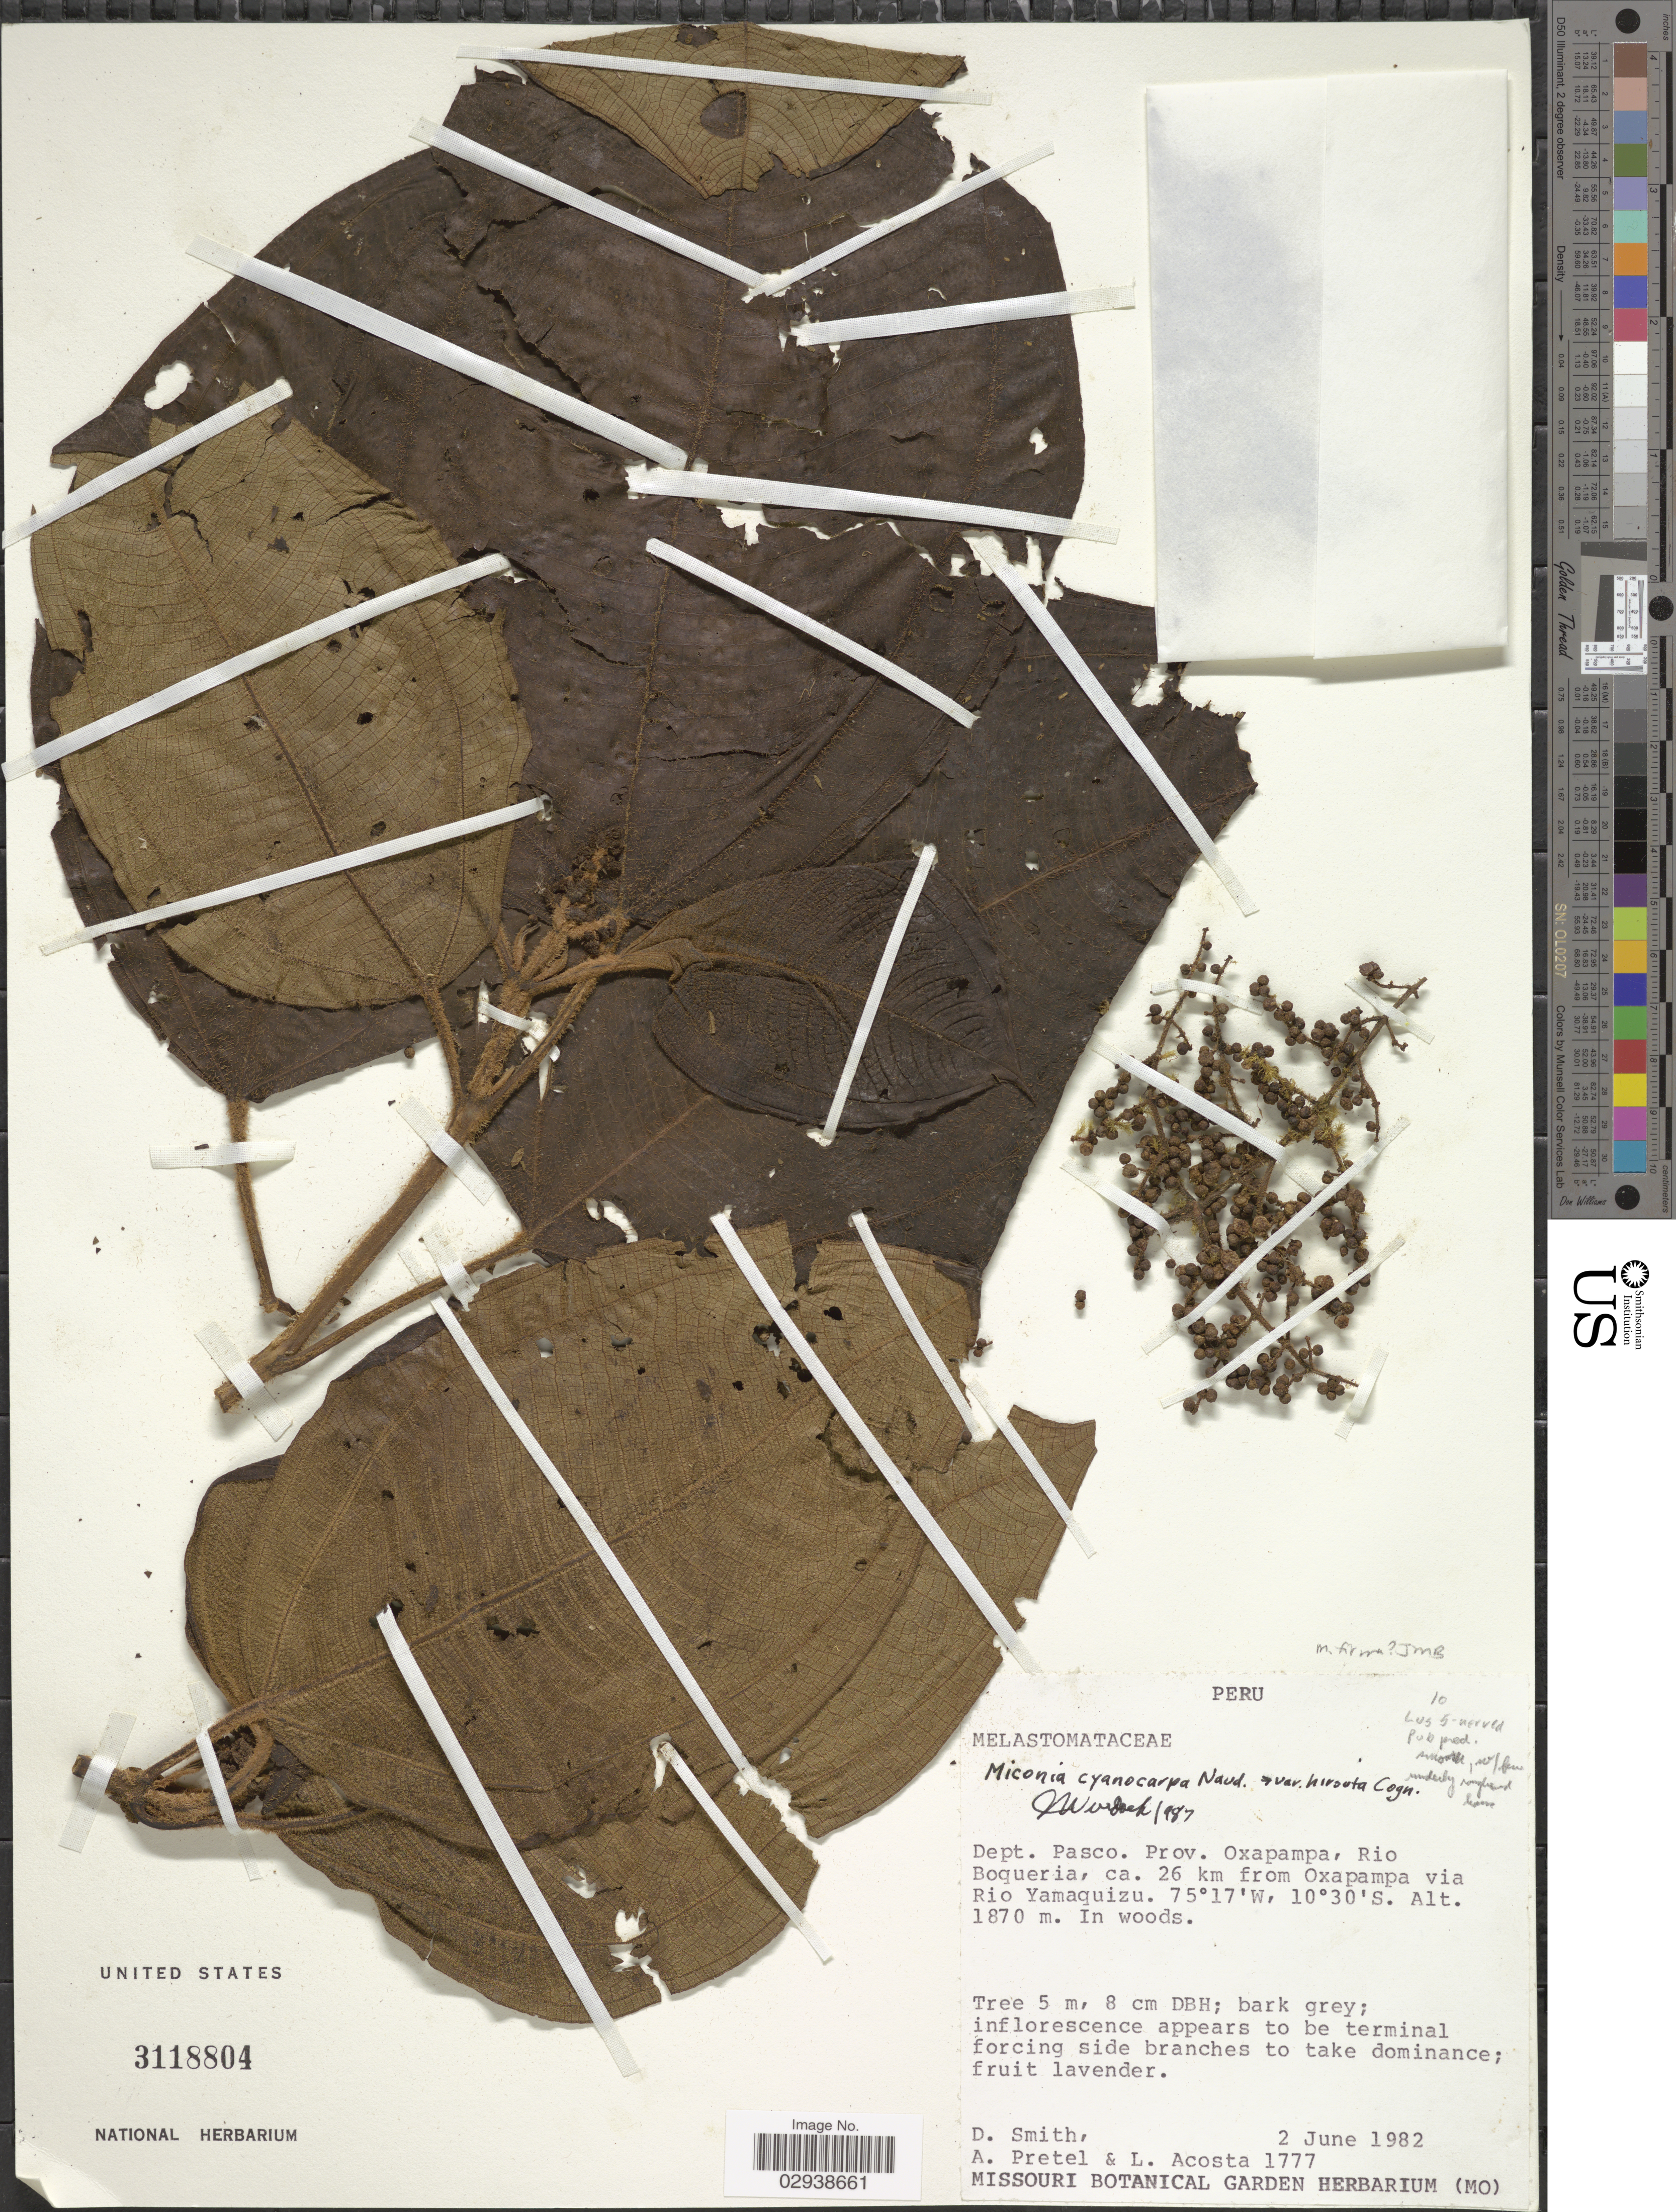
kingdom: Plantae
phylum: Tracheophyta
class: Magnoliopsida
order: Myrtales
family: Melastomataceae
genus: Miconia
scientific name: Miconia cyanocarpa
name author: Naudin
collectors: D. Smith, A. Pretel & L. Acosta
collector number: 1777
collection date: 1982-06-02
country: Peru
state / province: Pasco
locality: Dept. Pasco, Prov. Oxapampa, Rio Boqueria, ca. 26 km from Oxapampa via Rio Yamaquizu.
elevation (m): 1870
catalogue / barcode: US 3118804